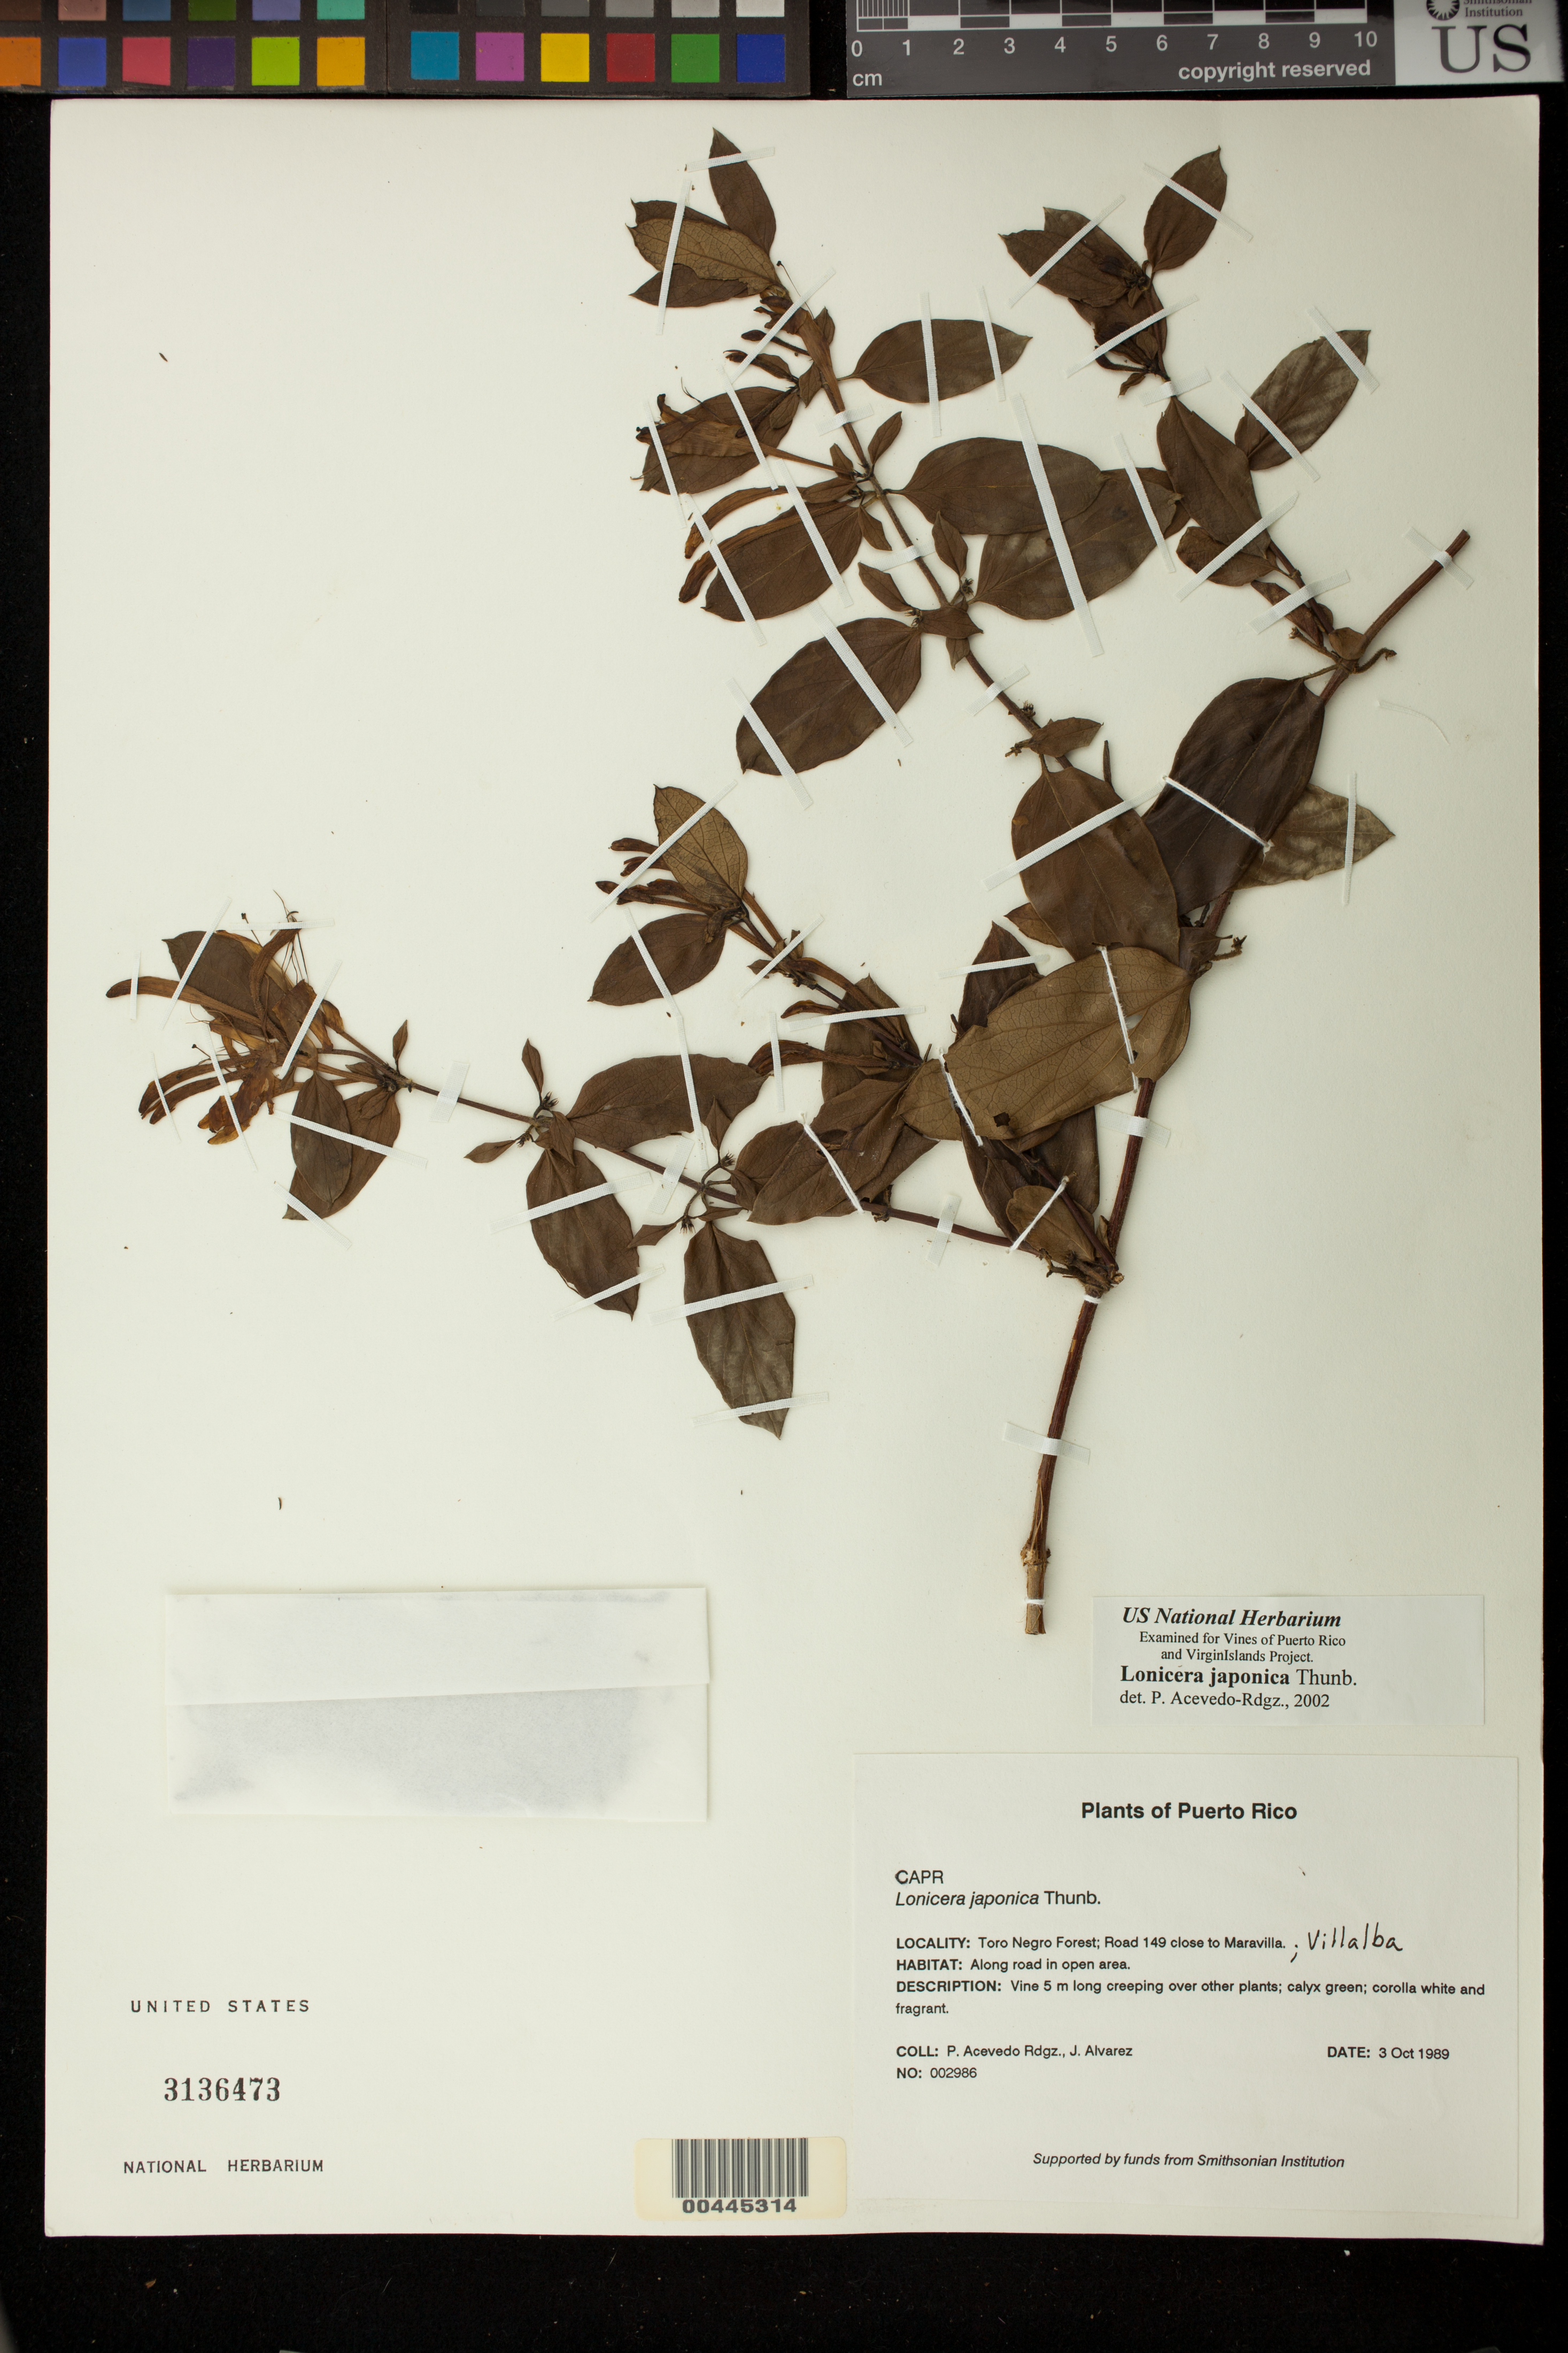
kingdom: Plantae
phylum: Tracheophyta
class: Magnoliopsida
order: Dipsacales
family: Caprifoliaceae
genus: Lonicera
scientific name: Lonicera japonica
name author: Thunb.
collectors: P. Acevedo-Rodr. & -- Alvarez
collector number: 2986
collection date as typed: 03 Oct 1989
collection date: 1989-10-03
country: Puerto Rico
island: Puerto Rico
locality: Toro Negro Forest; road 149, close to Maravila; Villalba. Along road in open area.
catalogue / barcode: US 3136473